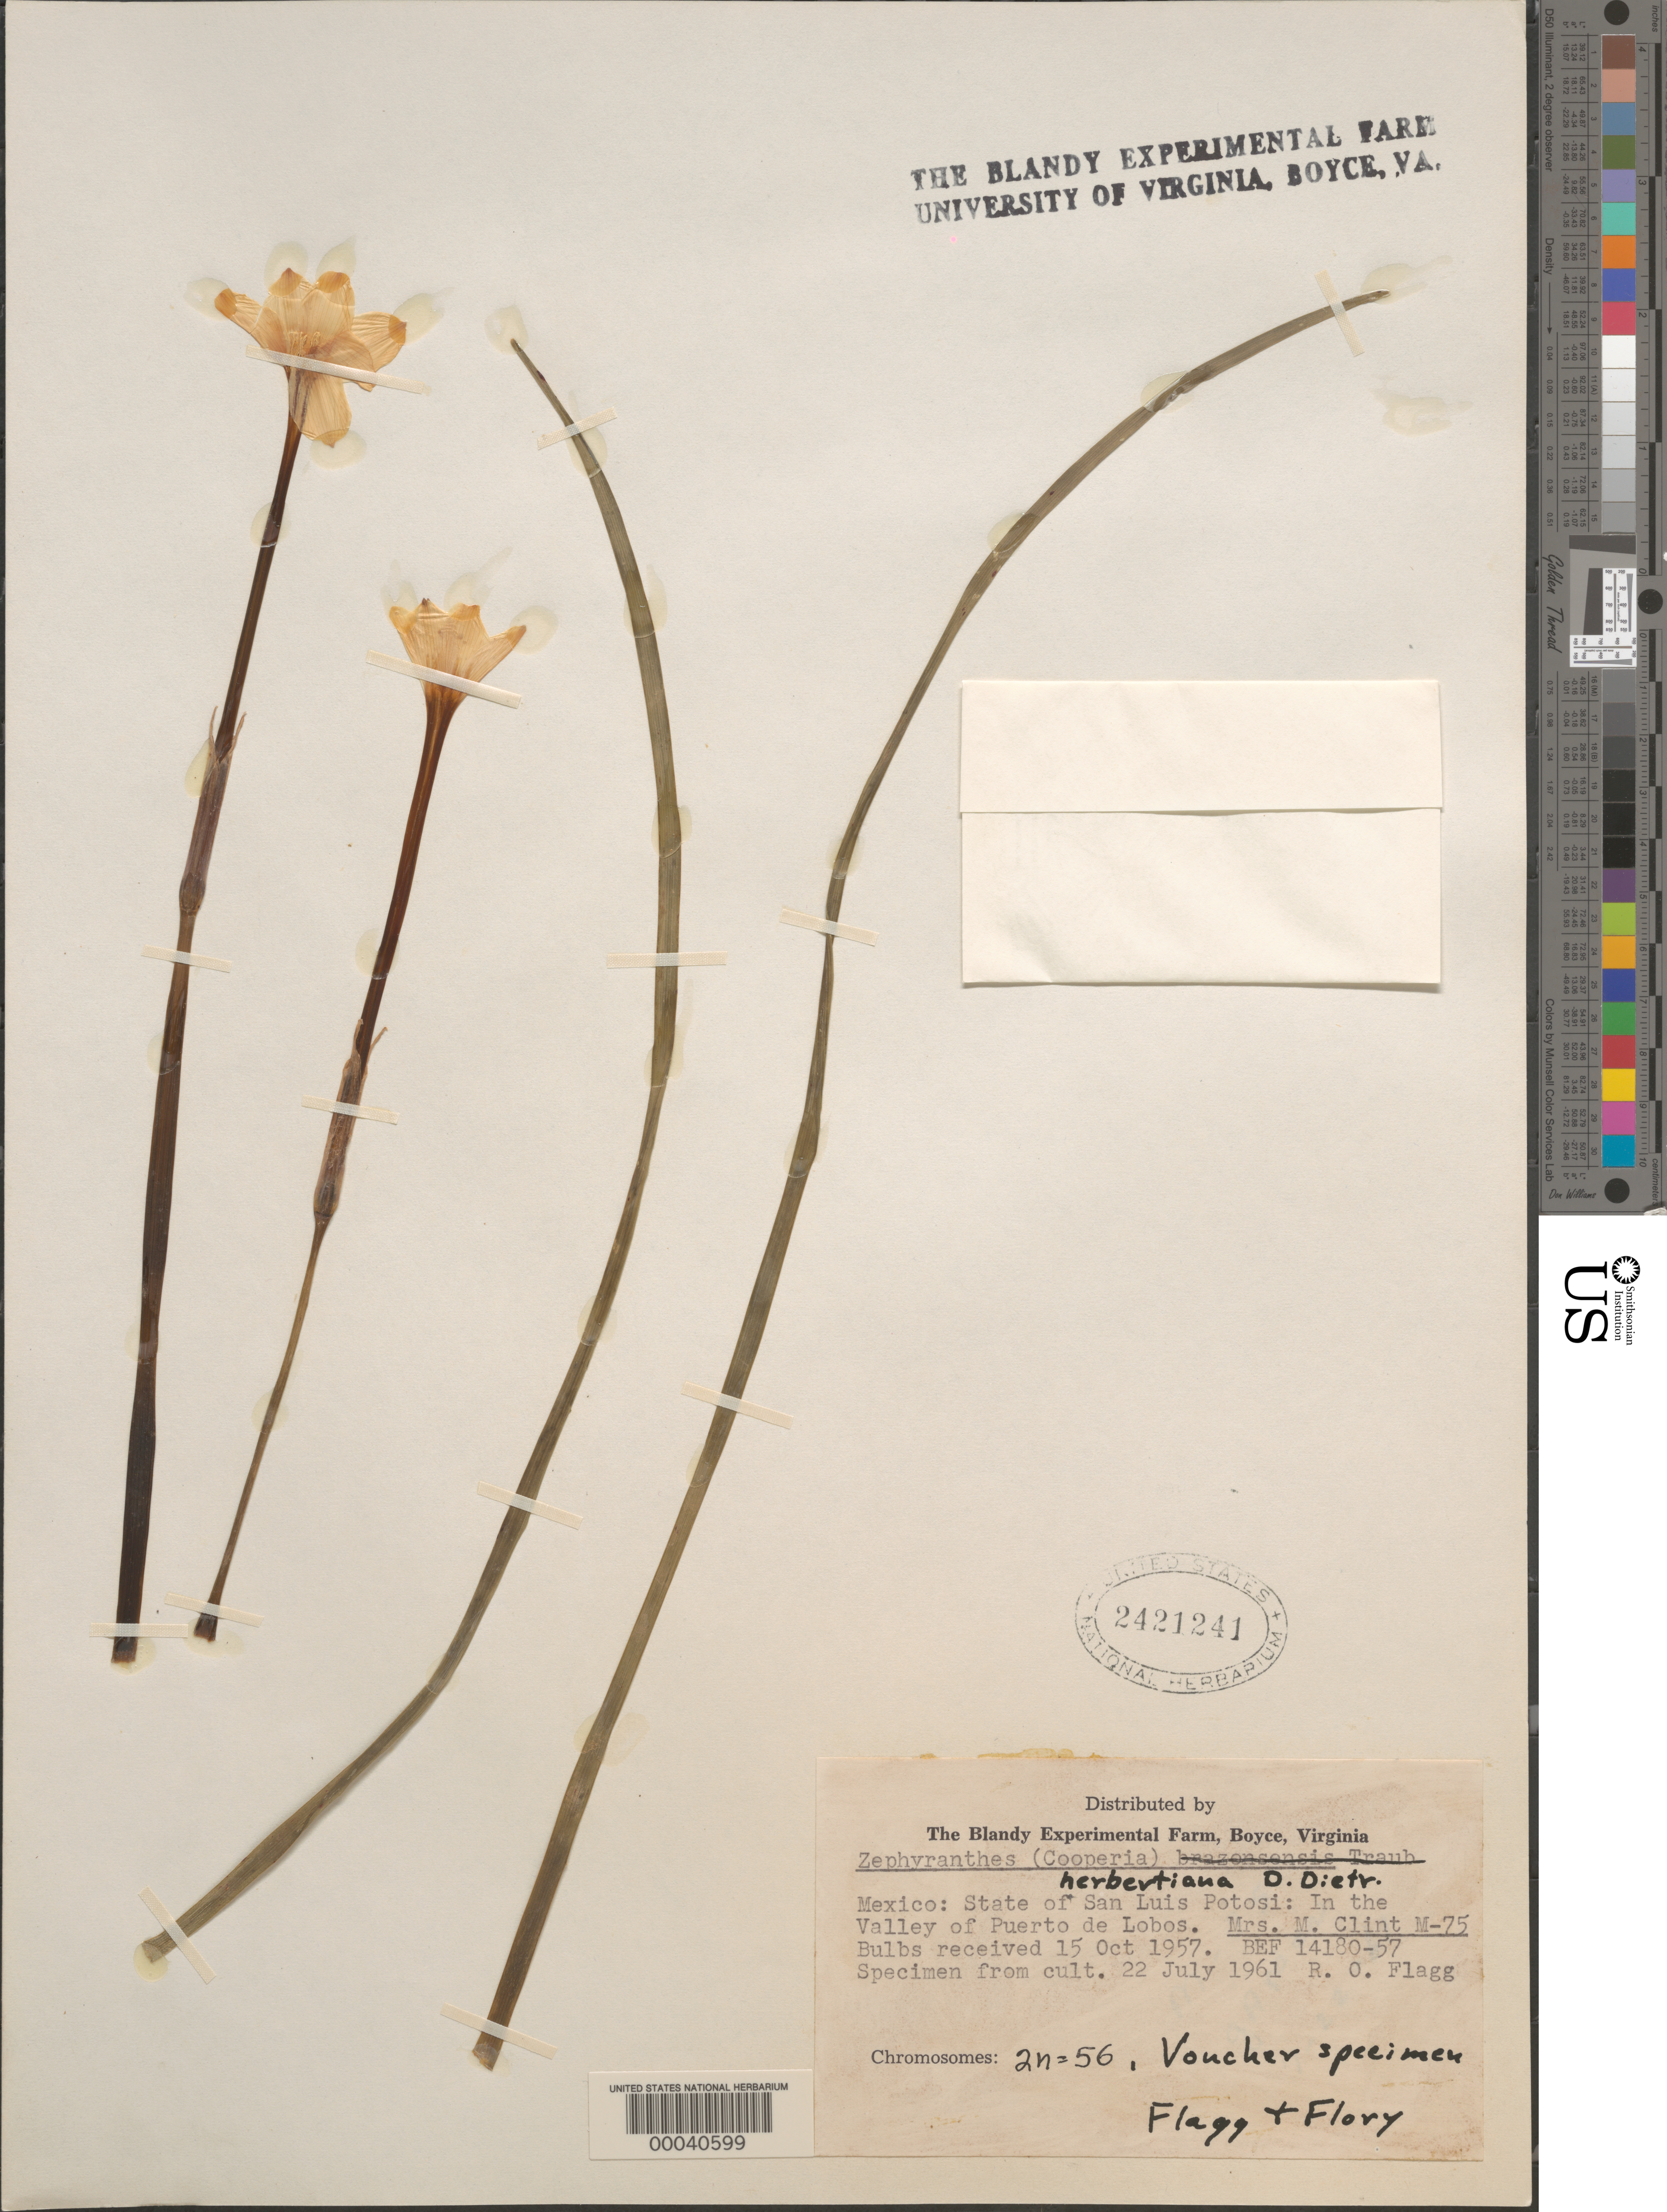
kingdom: Plantae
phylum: Tracheophyta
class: Liliopsida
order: Asparagales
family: Amaryllidaceae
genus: Zephyranthes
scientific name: Zephyranthes herbertiana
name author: D. Dietr.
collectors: M. Clint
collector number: M-75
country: Mexico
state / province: San Luis Potosí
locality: Valley of puerto de lobos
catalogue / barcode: US 2421241